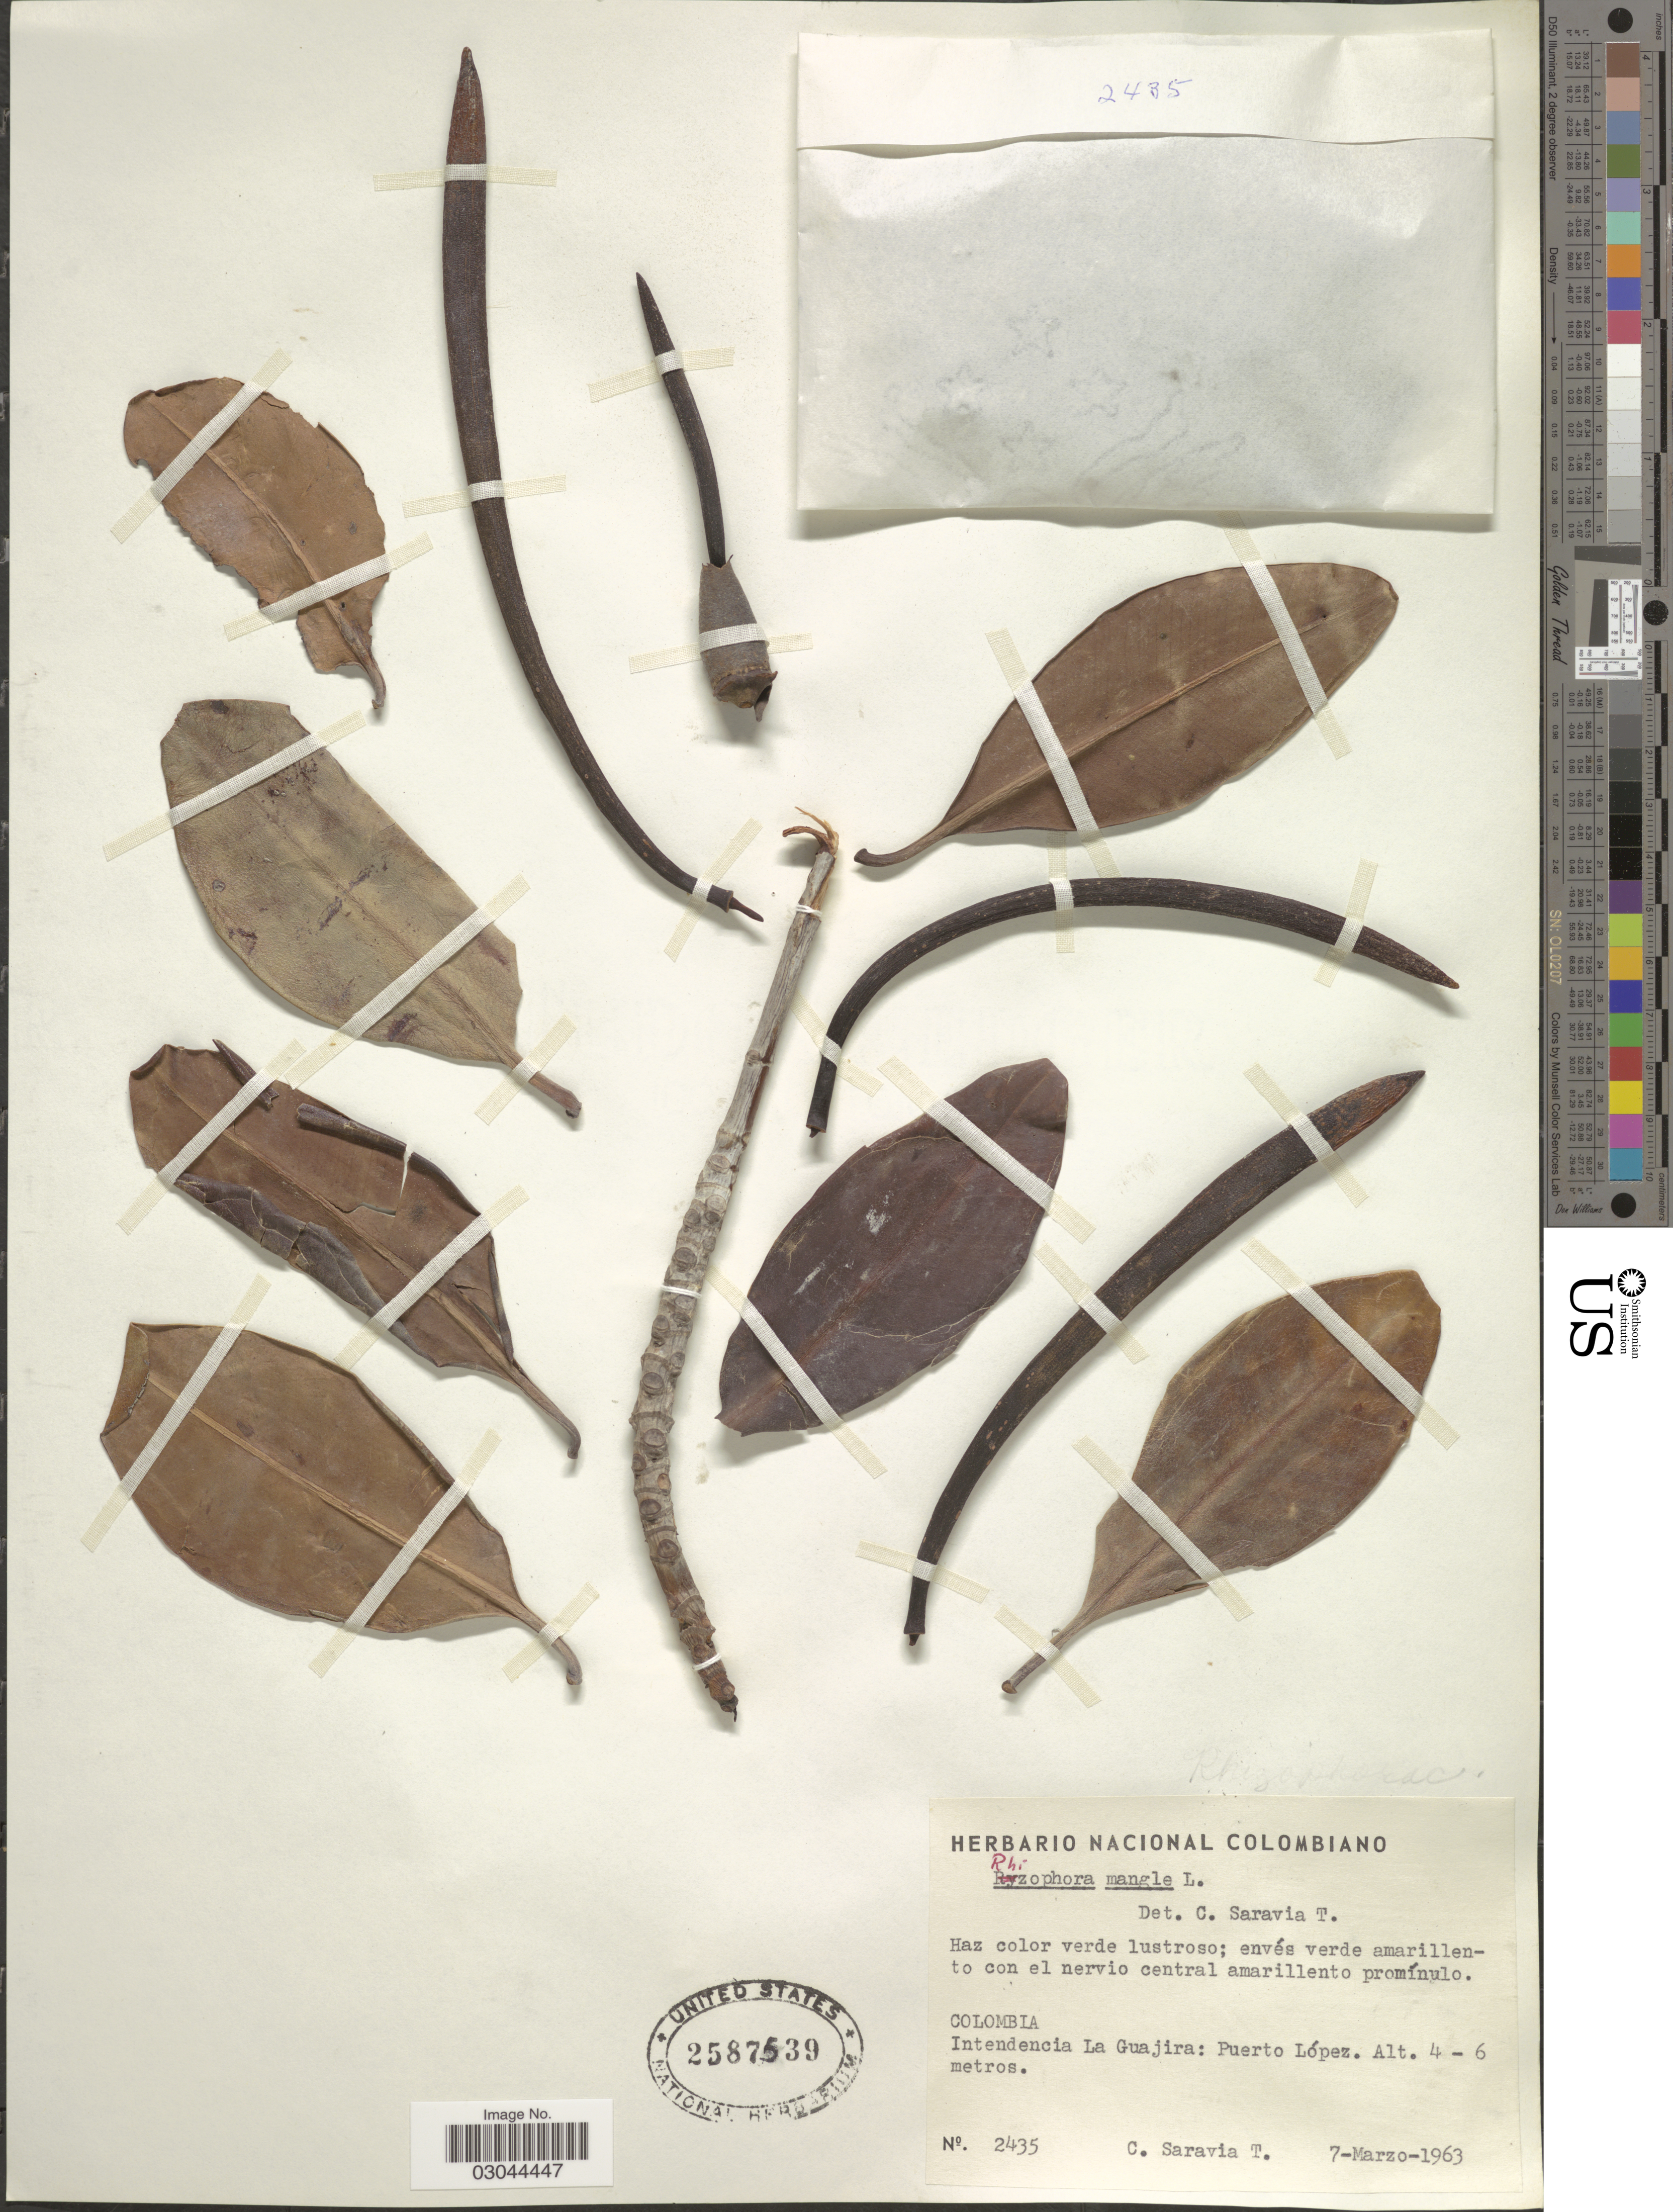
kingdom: Plantae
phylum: Tracheophyta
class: Magnoliopsida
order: Malpighiales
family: Rhizophoraceae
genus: Rhizophora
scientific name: Rhizophora mangle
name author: L.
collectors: C. Saravia T.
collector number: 2435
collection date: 1963-03-07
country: Colombia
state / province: La Guajira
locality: Intendencia La Guajira: Puerto López.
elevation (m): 4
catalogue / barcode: US 2587539